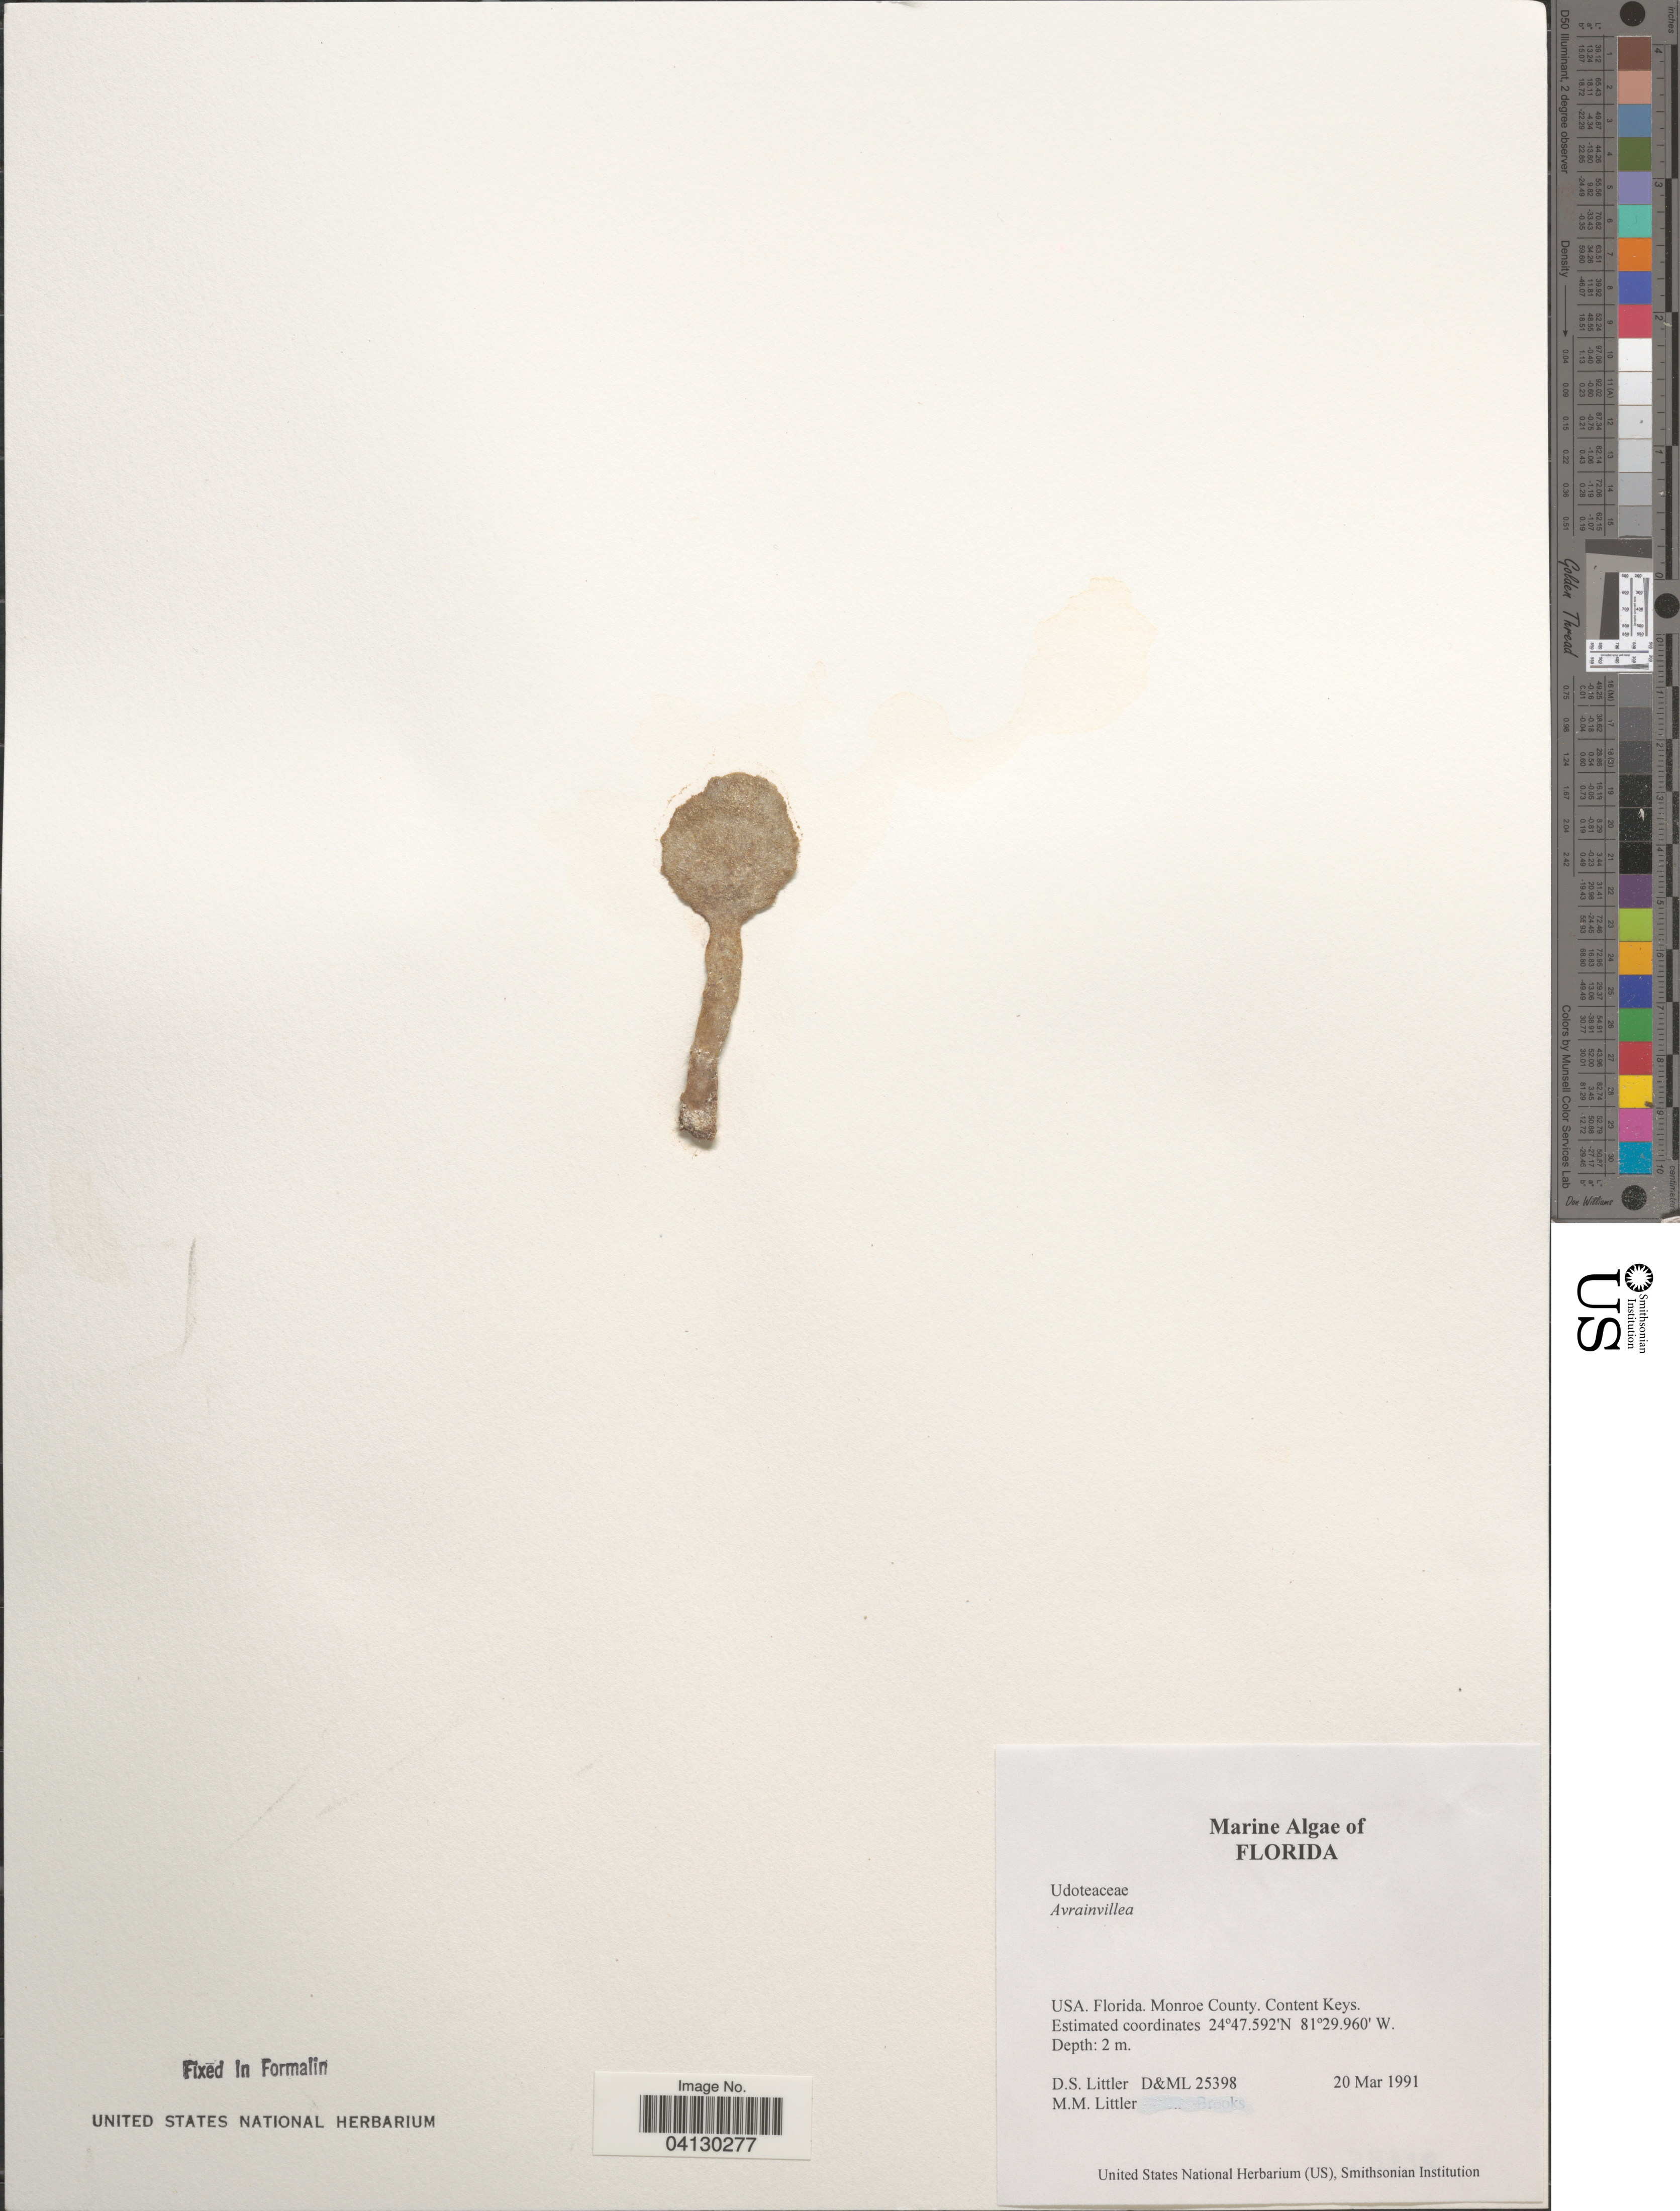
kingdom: Plantae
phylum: Chlorophyta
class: Ulvophyceae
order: Bryopsidales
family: Dichotomosiphonaceae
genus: Avrainvillea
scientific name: Avrainvillea sp.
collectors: D. S. Littler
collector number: D&ML25398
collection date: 1991-03-20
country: United States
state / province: Florida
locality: Monroe County. Content Keys.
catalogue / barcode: US 328914